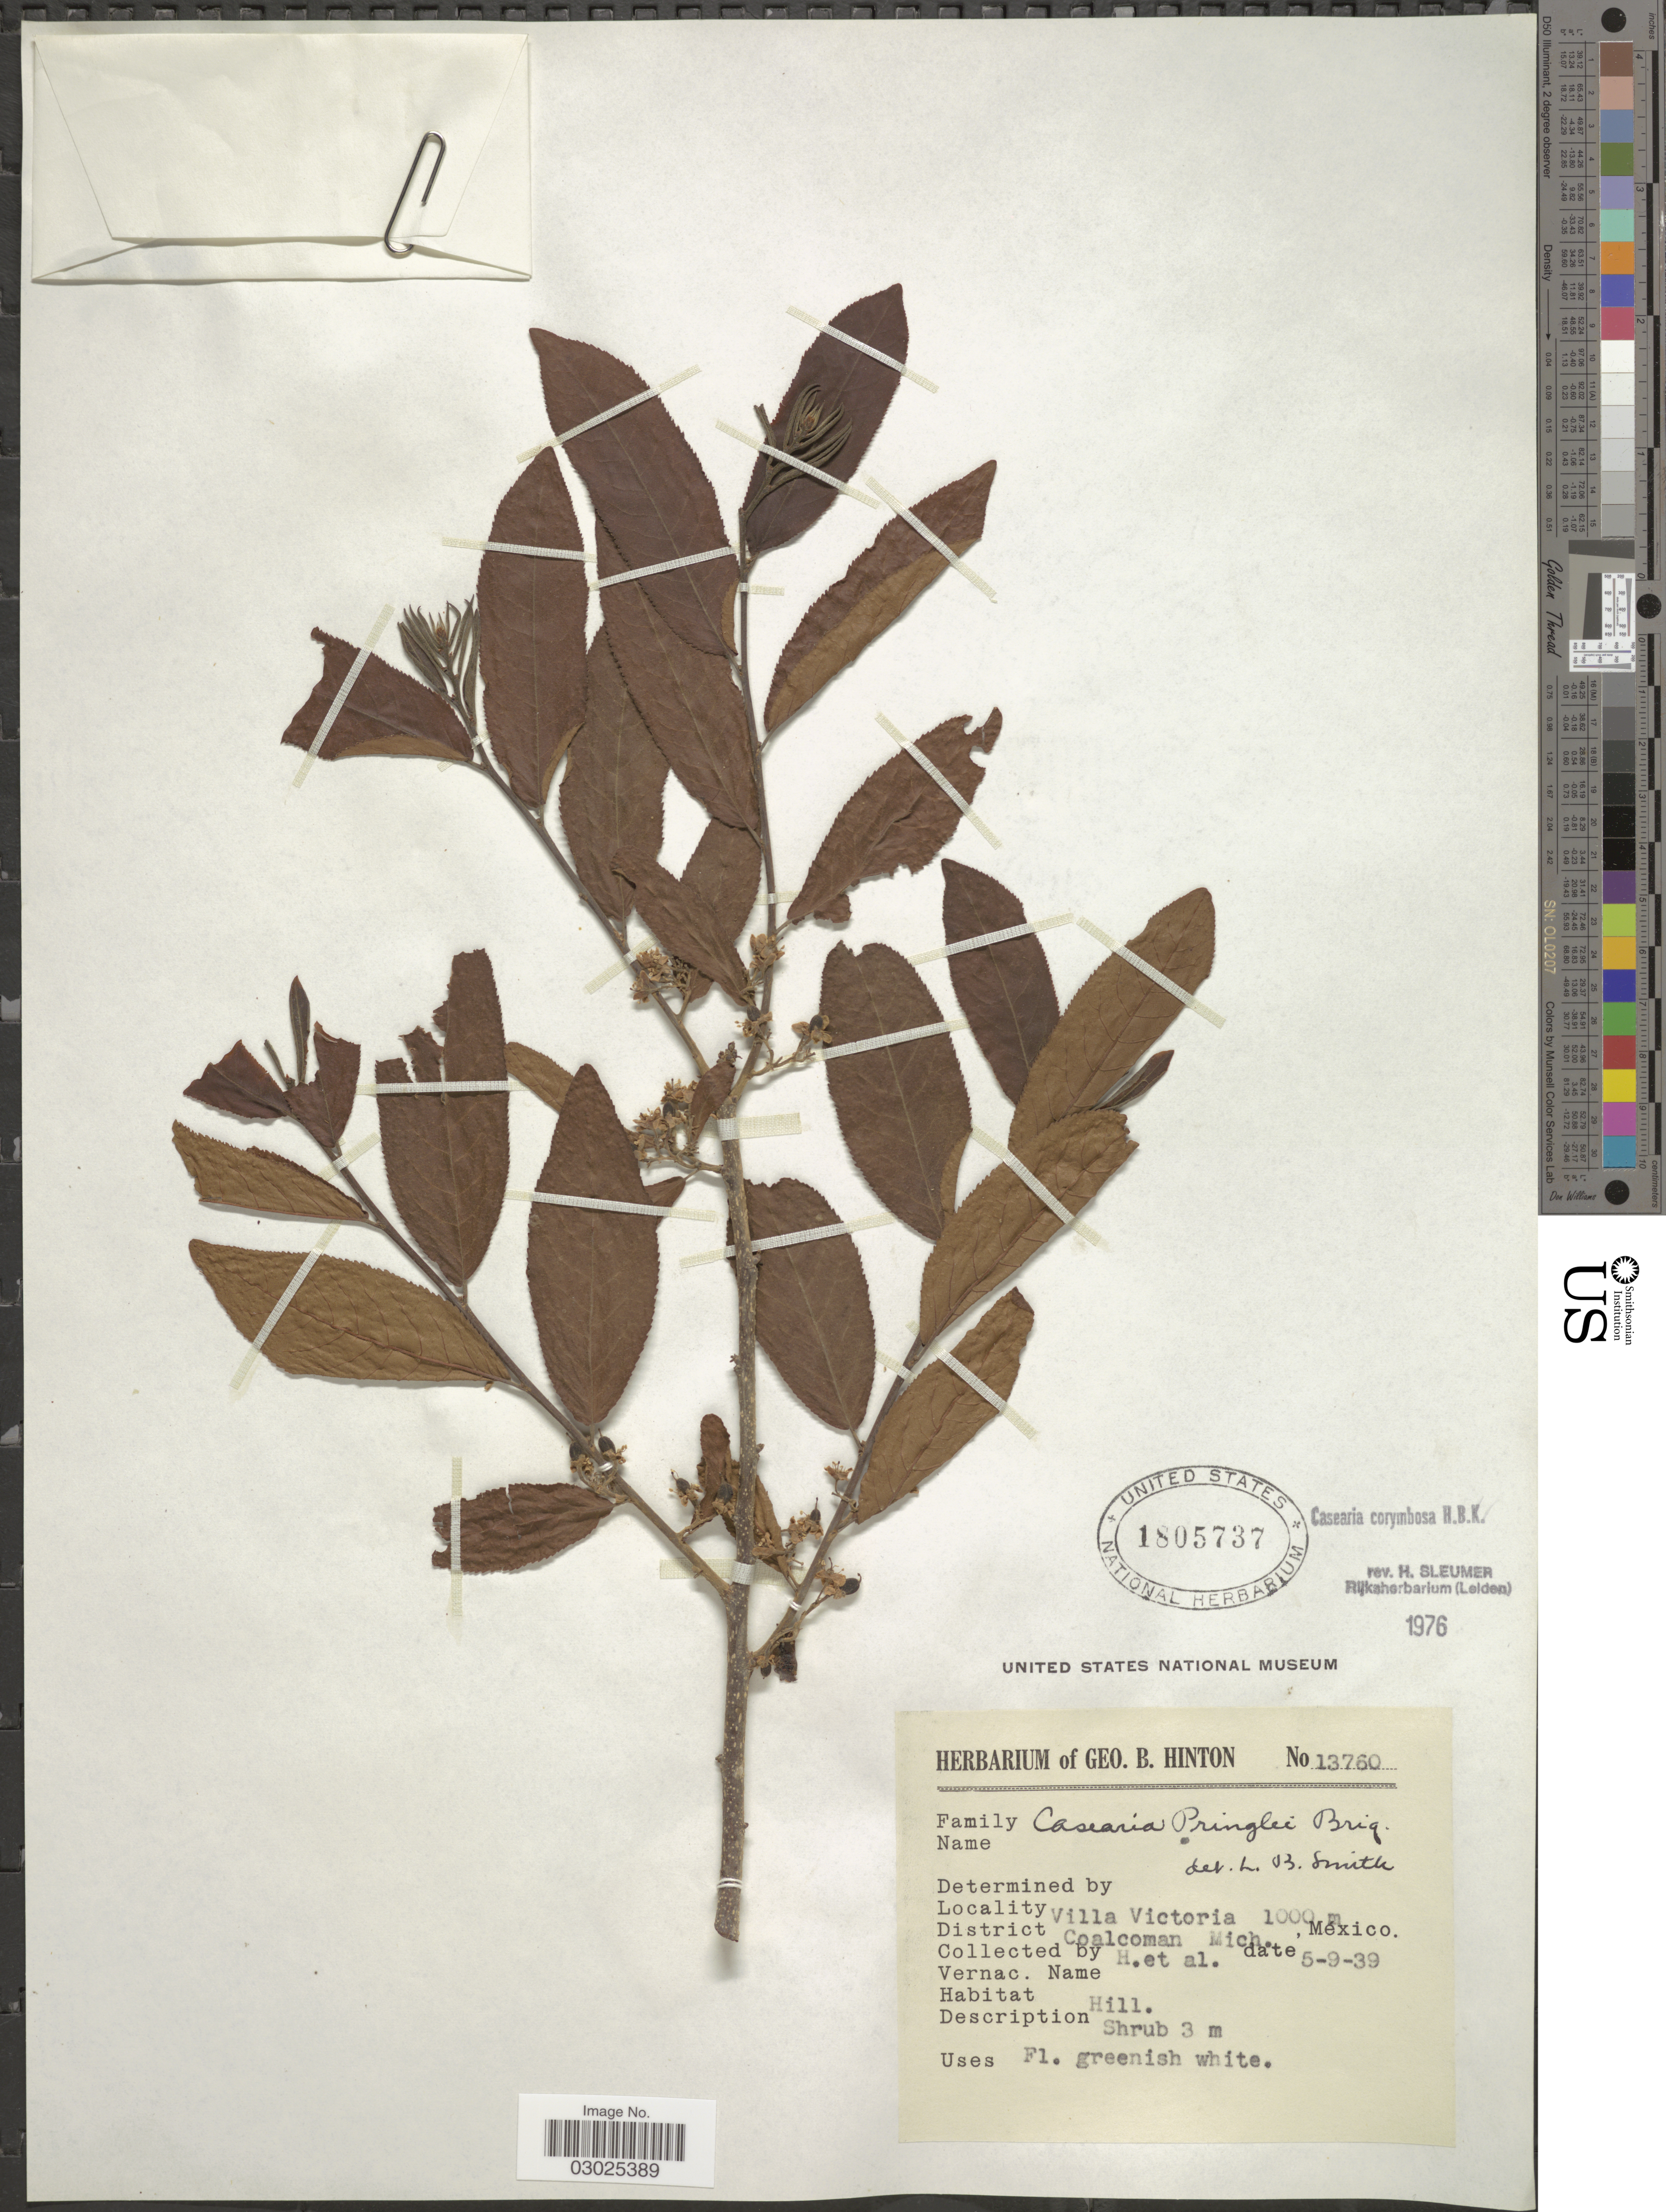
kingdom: Plantae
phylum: Tracheophyta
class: Magnoliopsida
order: Malpighiales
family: Salicaceae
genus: Casearia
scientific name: Casearia corymbosa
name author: Kunth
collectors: G. B. Hinton & et al.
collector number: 13760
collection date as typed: Transcribed d/m/y: 5/9/39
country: Mexico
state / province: Michoacán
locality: Villa Victoria. District Coalcoman.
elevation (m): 1000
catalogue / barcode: US 1805737